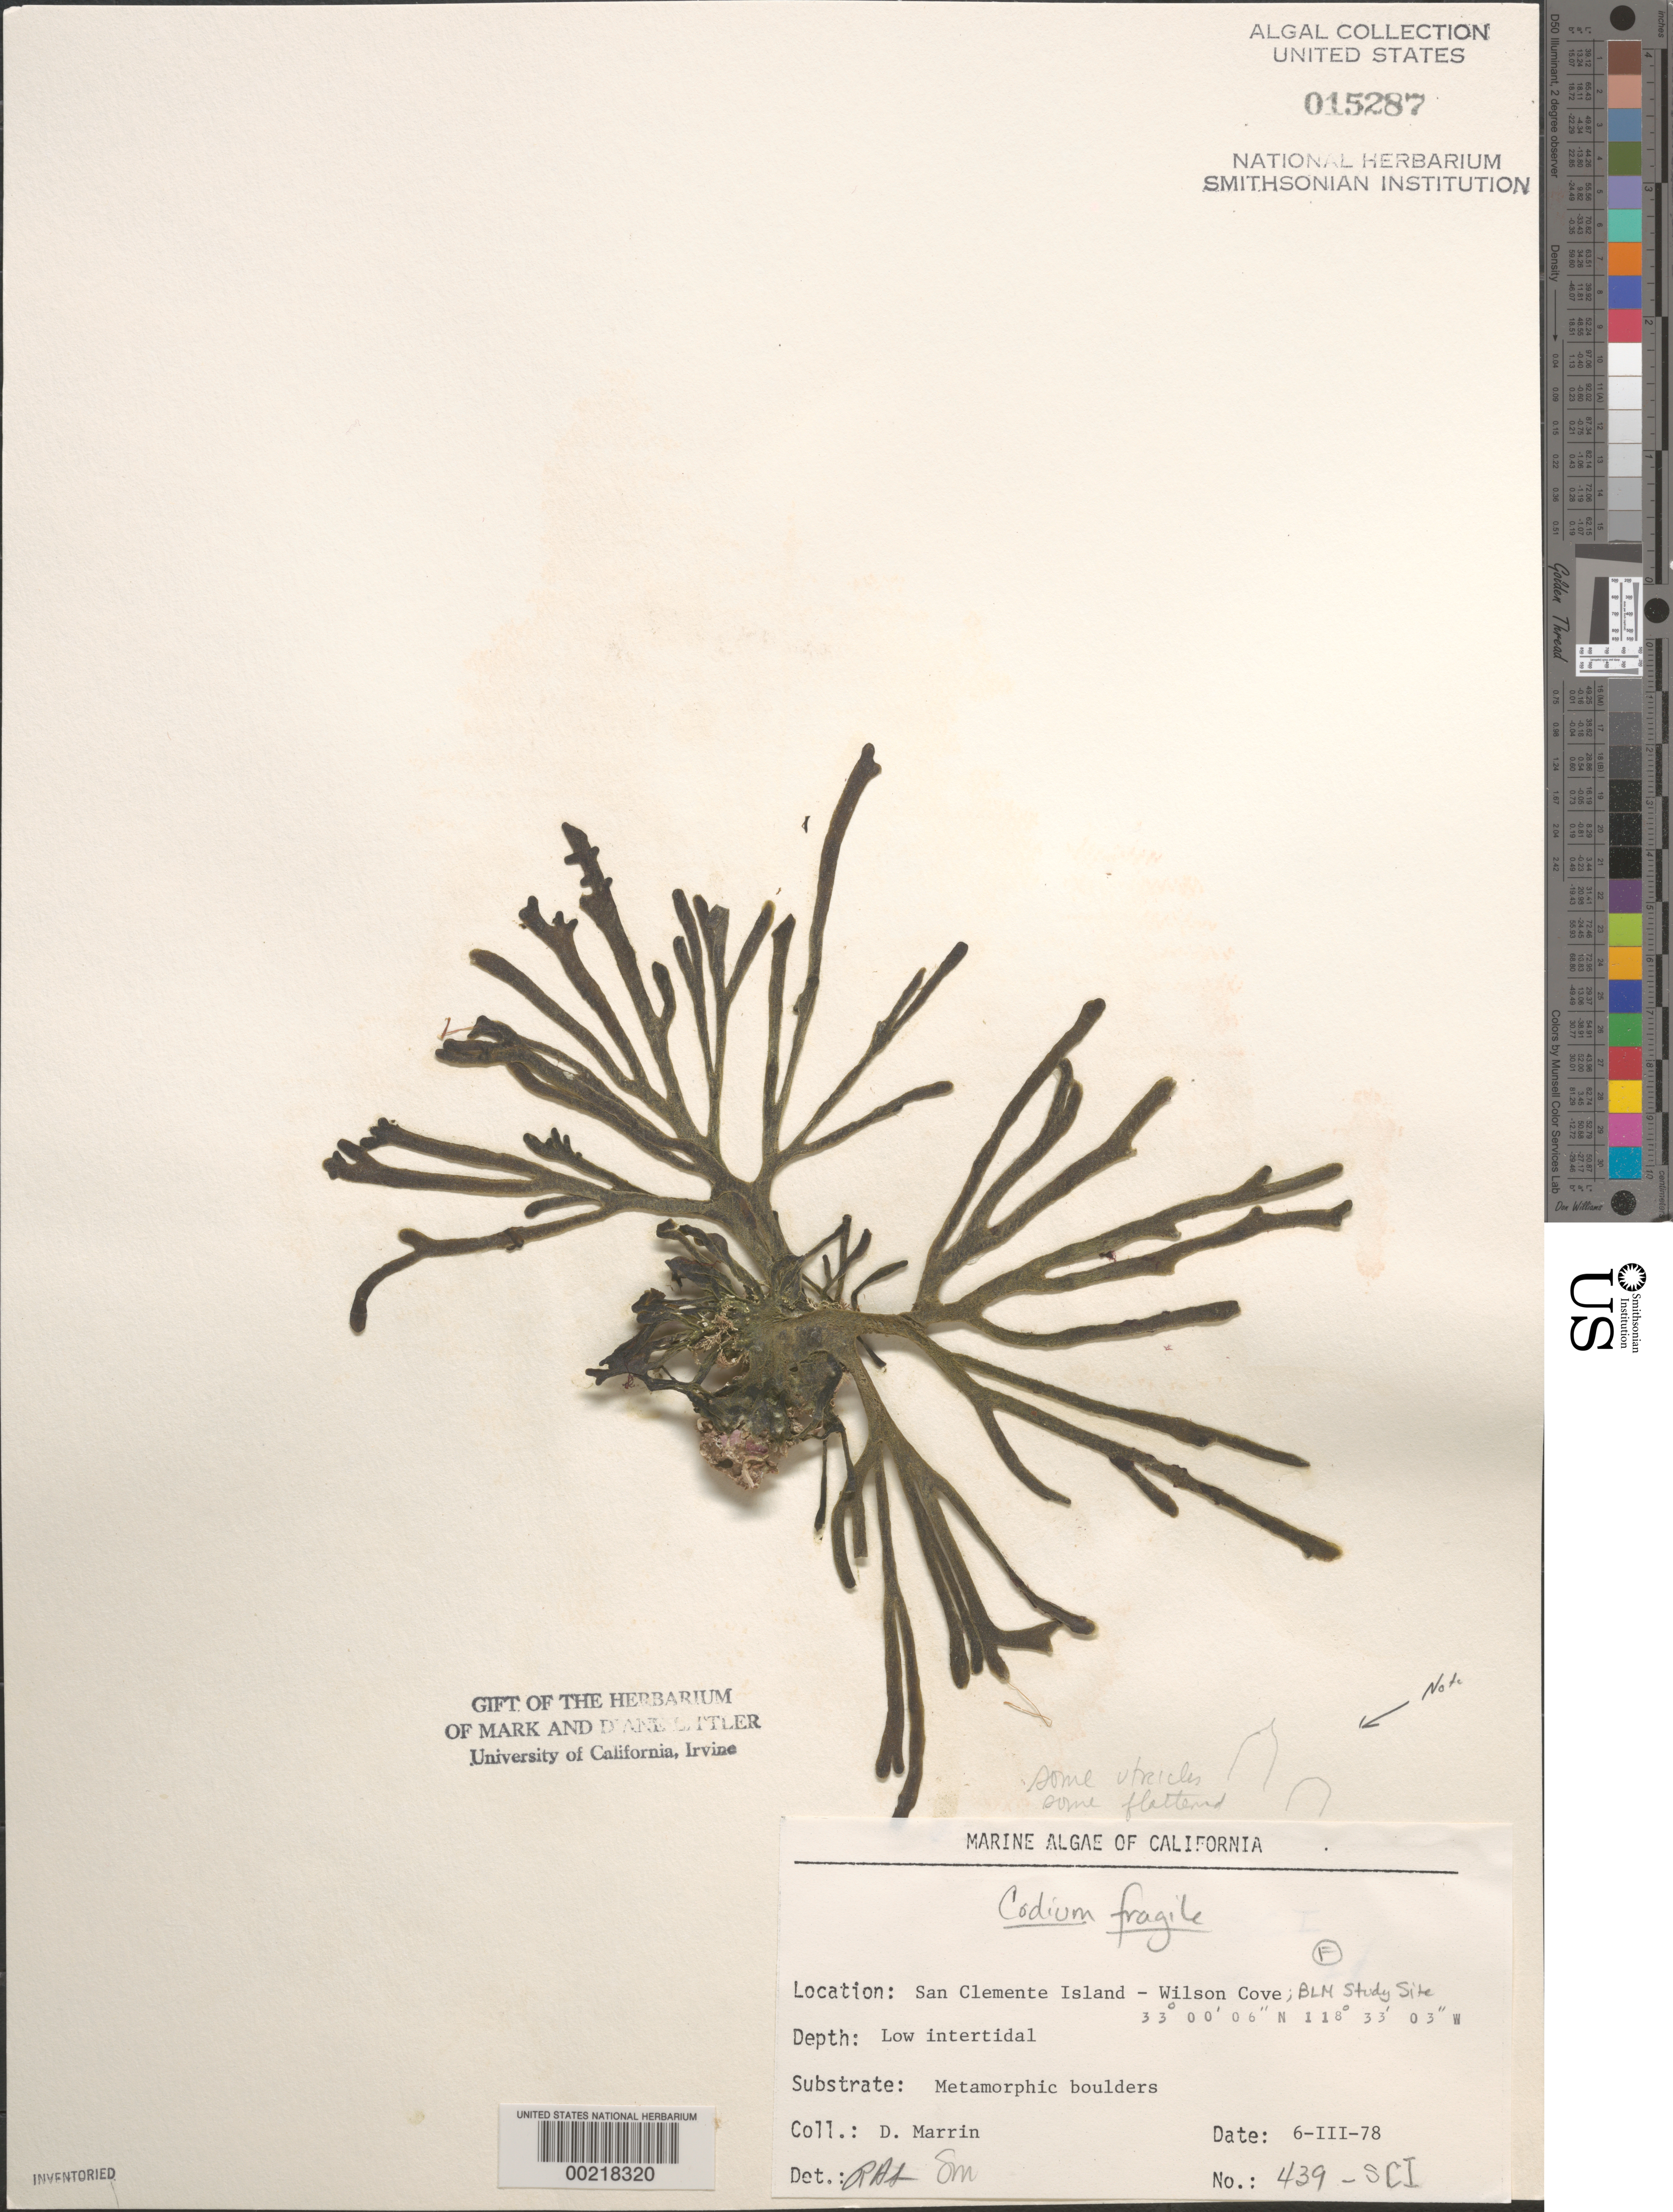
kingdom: Plantae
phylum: Chlorophyta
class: Ulvophyceae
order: Bryopsidales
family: Codiaceae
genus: Codium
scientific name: Codium fragile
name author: (Suringar) P. Hariot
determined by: Sims, Robert H.; Murray, S. N.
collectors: D. Marrin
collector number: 439-sci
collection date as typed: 06 Mar 1978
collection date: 1978-03-06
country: United States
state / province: California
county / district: Los Angeles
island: San Clemente Island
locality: Wilson Cove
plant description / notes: BLM-SOCALBIGHT Rocky Intertidal Survey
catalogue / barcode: US 15287